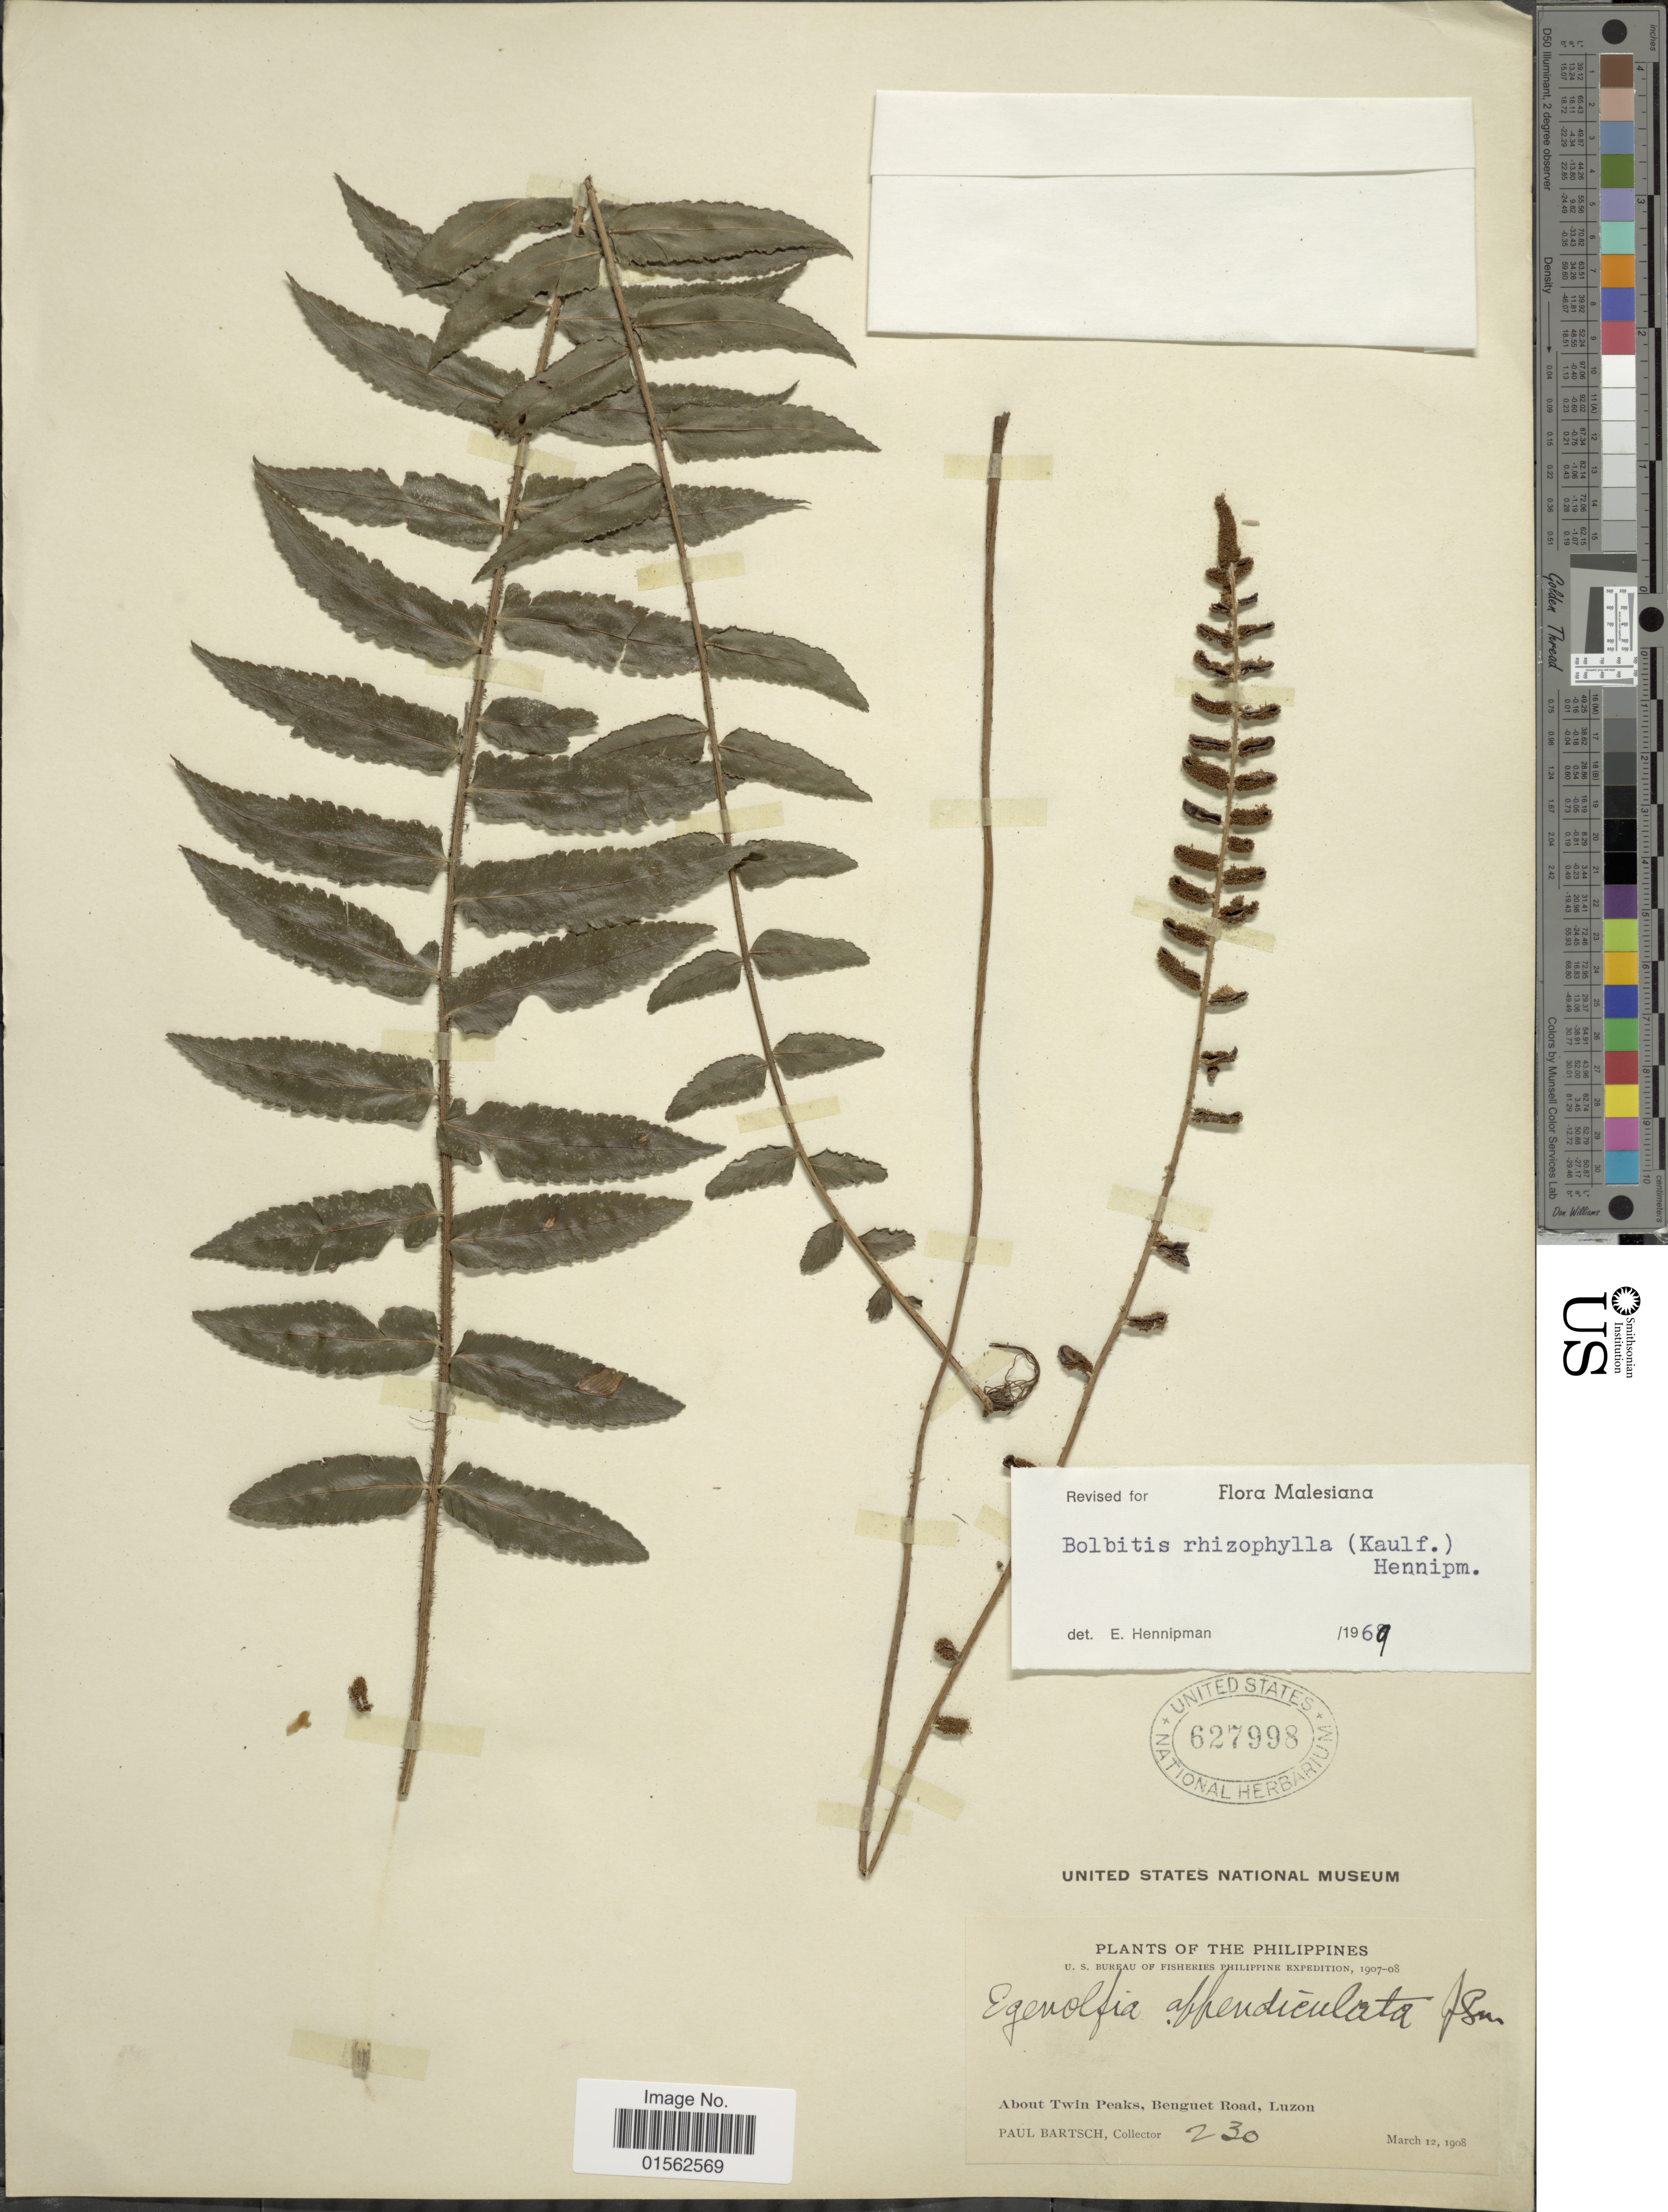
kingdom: Plantae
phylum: Tracheophyta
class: Polypodiopsida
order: Polypodiales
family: Dryopteridaceae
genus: Bolbitis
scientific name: Bolbitis rhizophylla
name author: (Kaulf.) Hennipman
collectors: P. Bartsch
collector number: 230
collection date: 1908-03-12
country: Philippines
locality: Philippines, about Twin Peaks, Benguet Road, Luzon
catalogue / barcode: US 627998